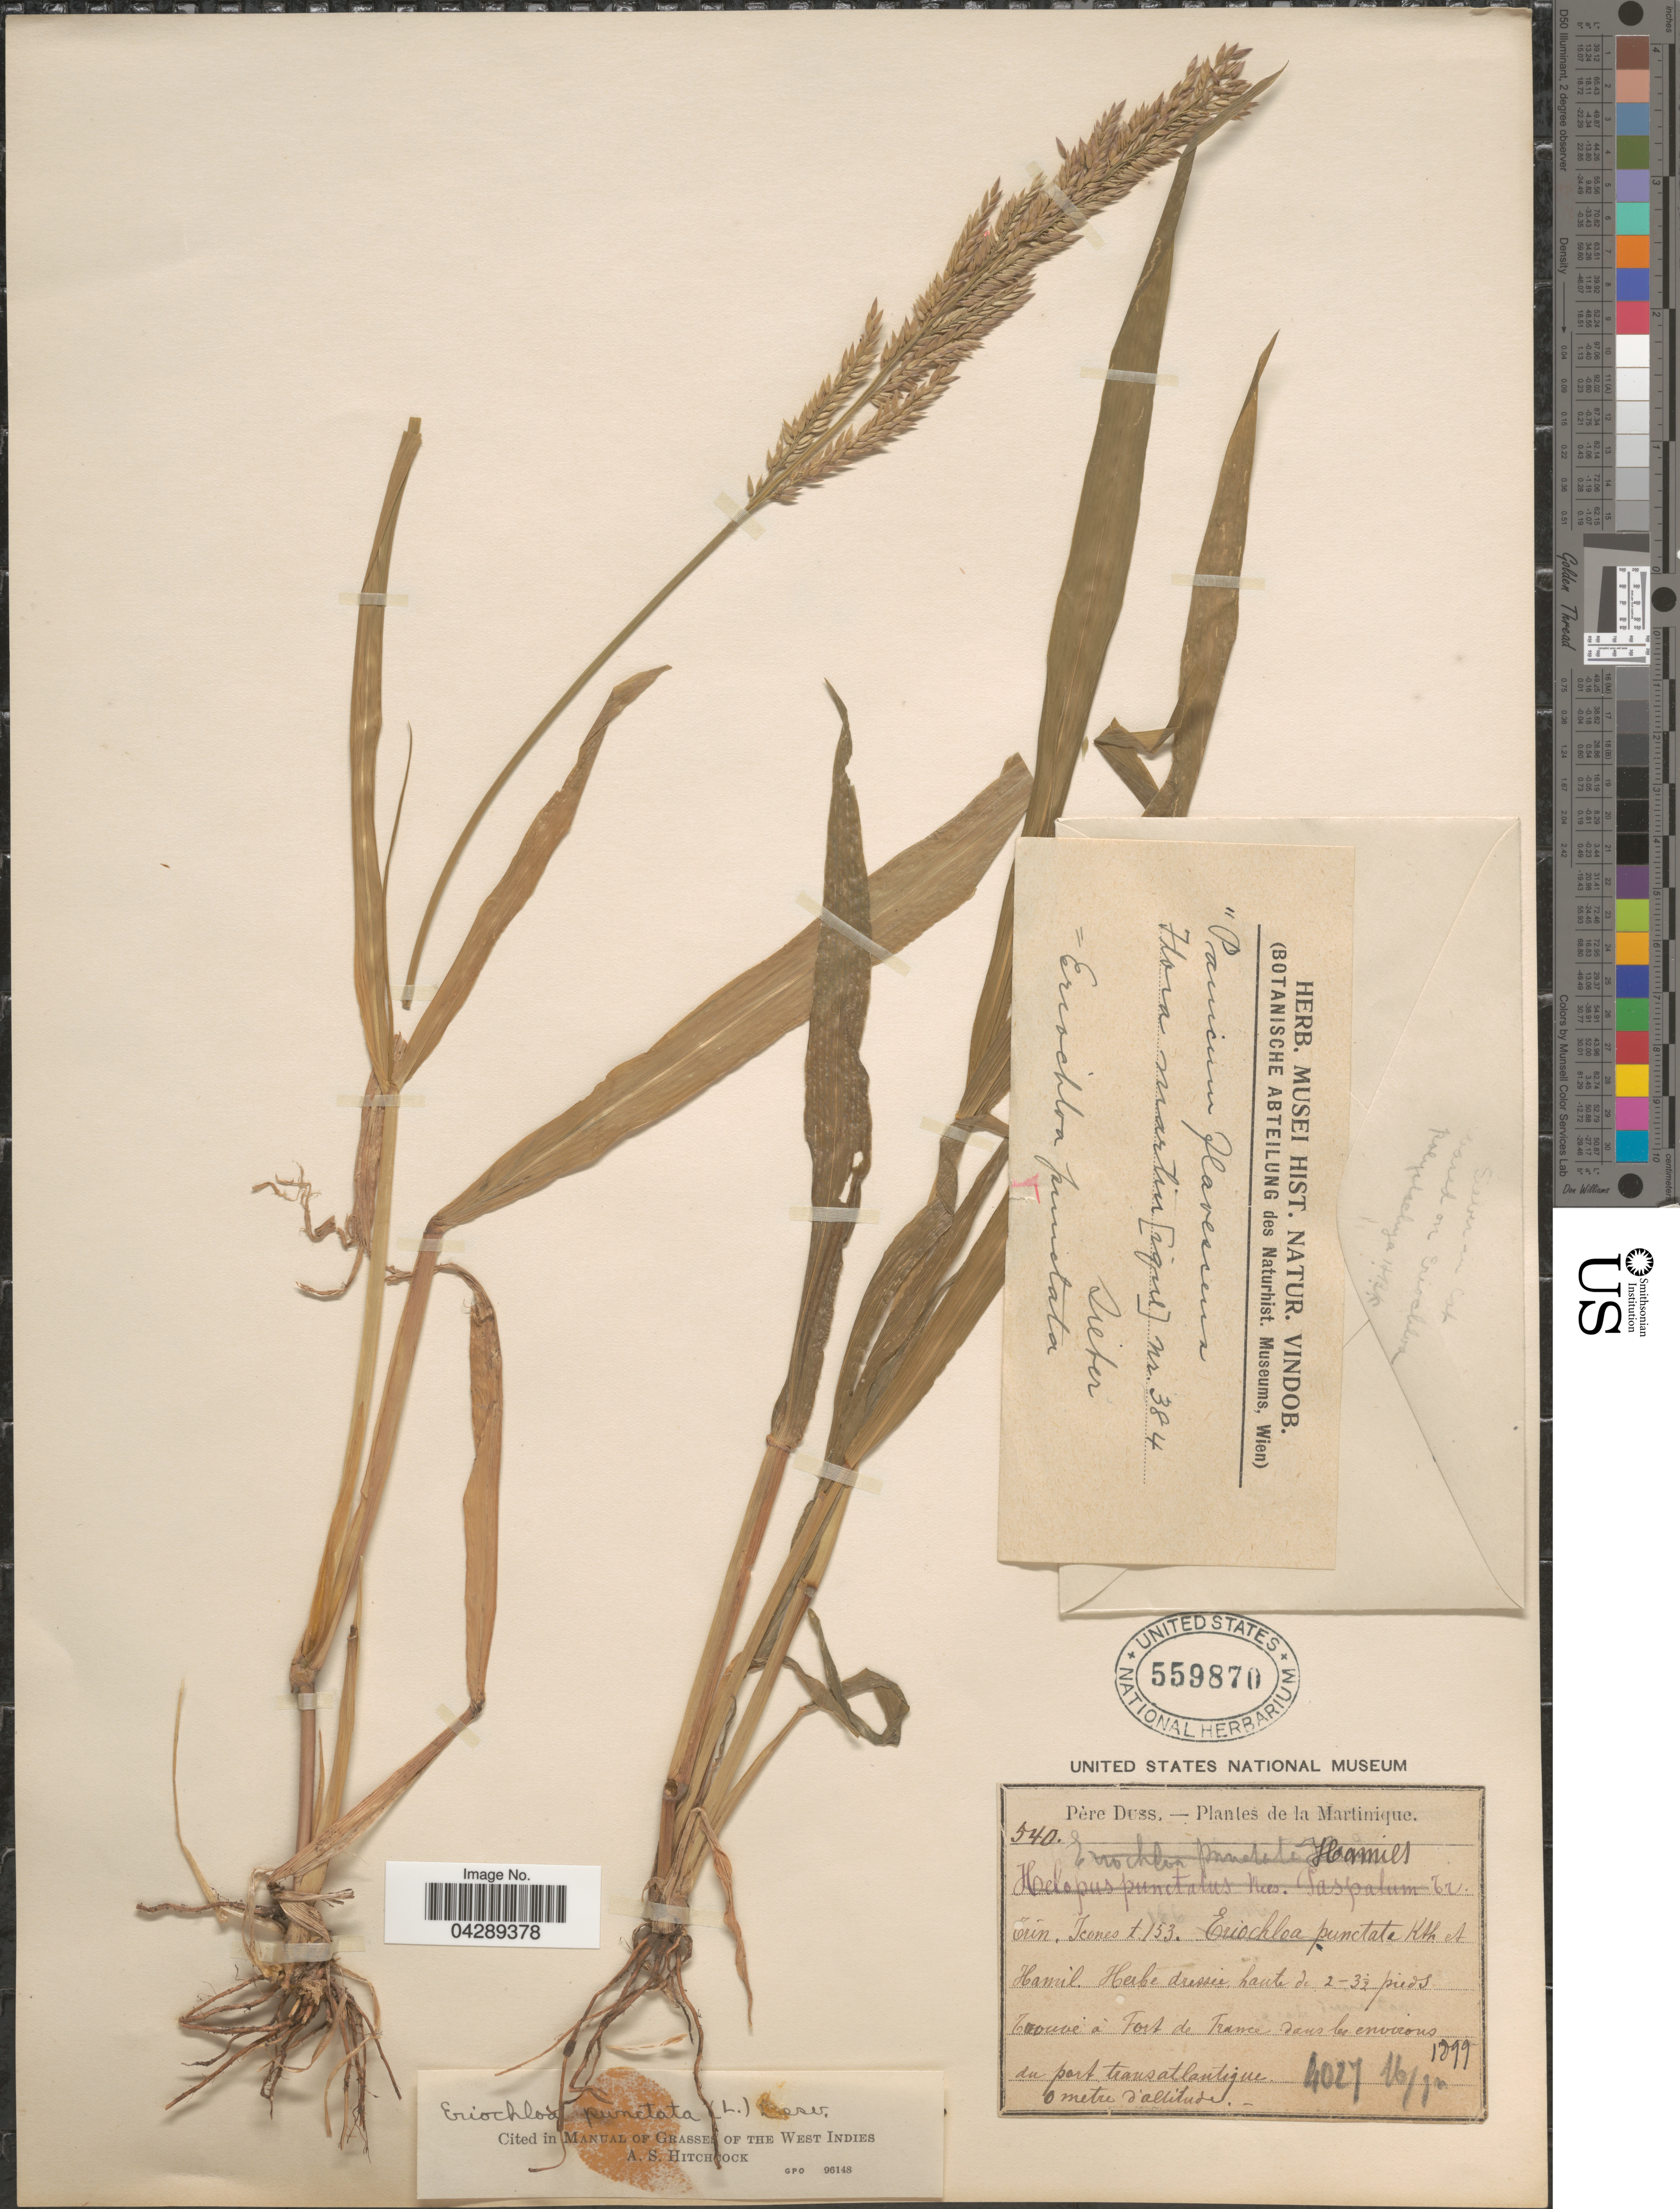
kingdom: Plantae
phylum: Tracheophyta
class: Liliopsida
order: Poales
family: Poaceae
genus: Eriochloa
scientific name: Eriochloa punctata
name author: (L.) Desv. ex Ham.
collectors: Père Duss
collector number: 540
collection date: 1899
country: Martinique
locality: Trouve à Fort de France dans les environs.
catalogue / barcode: US 559870